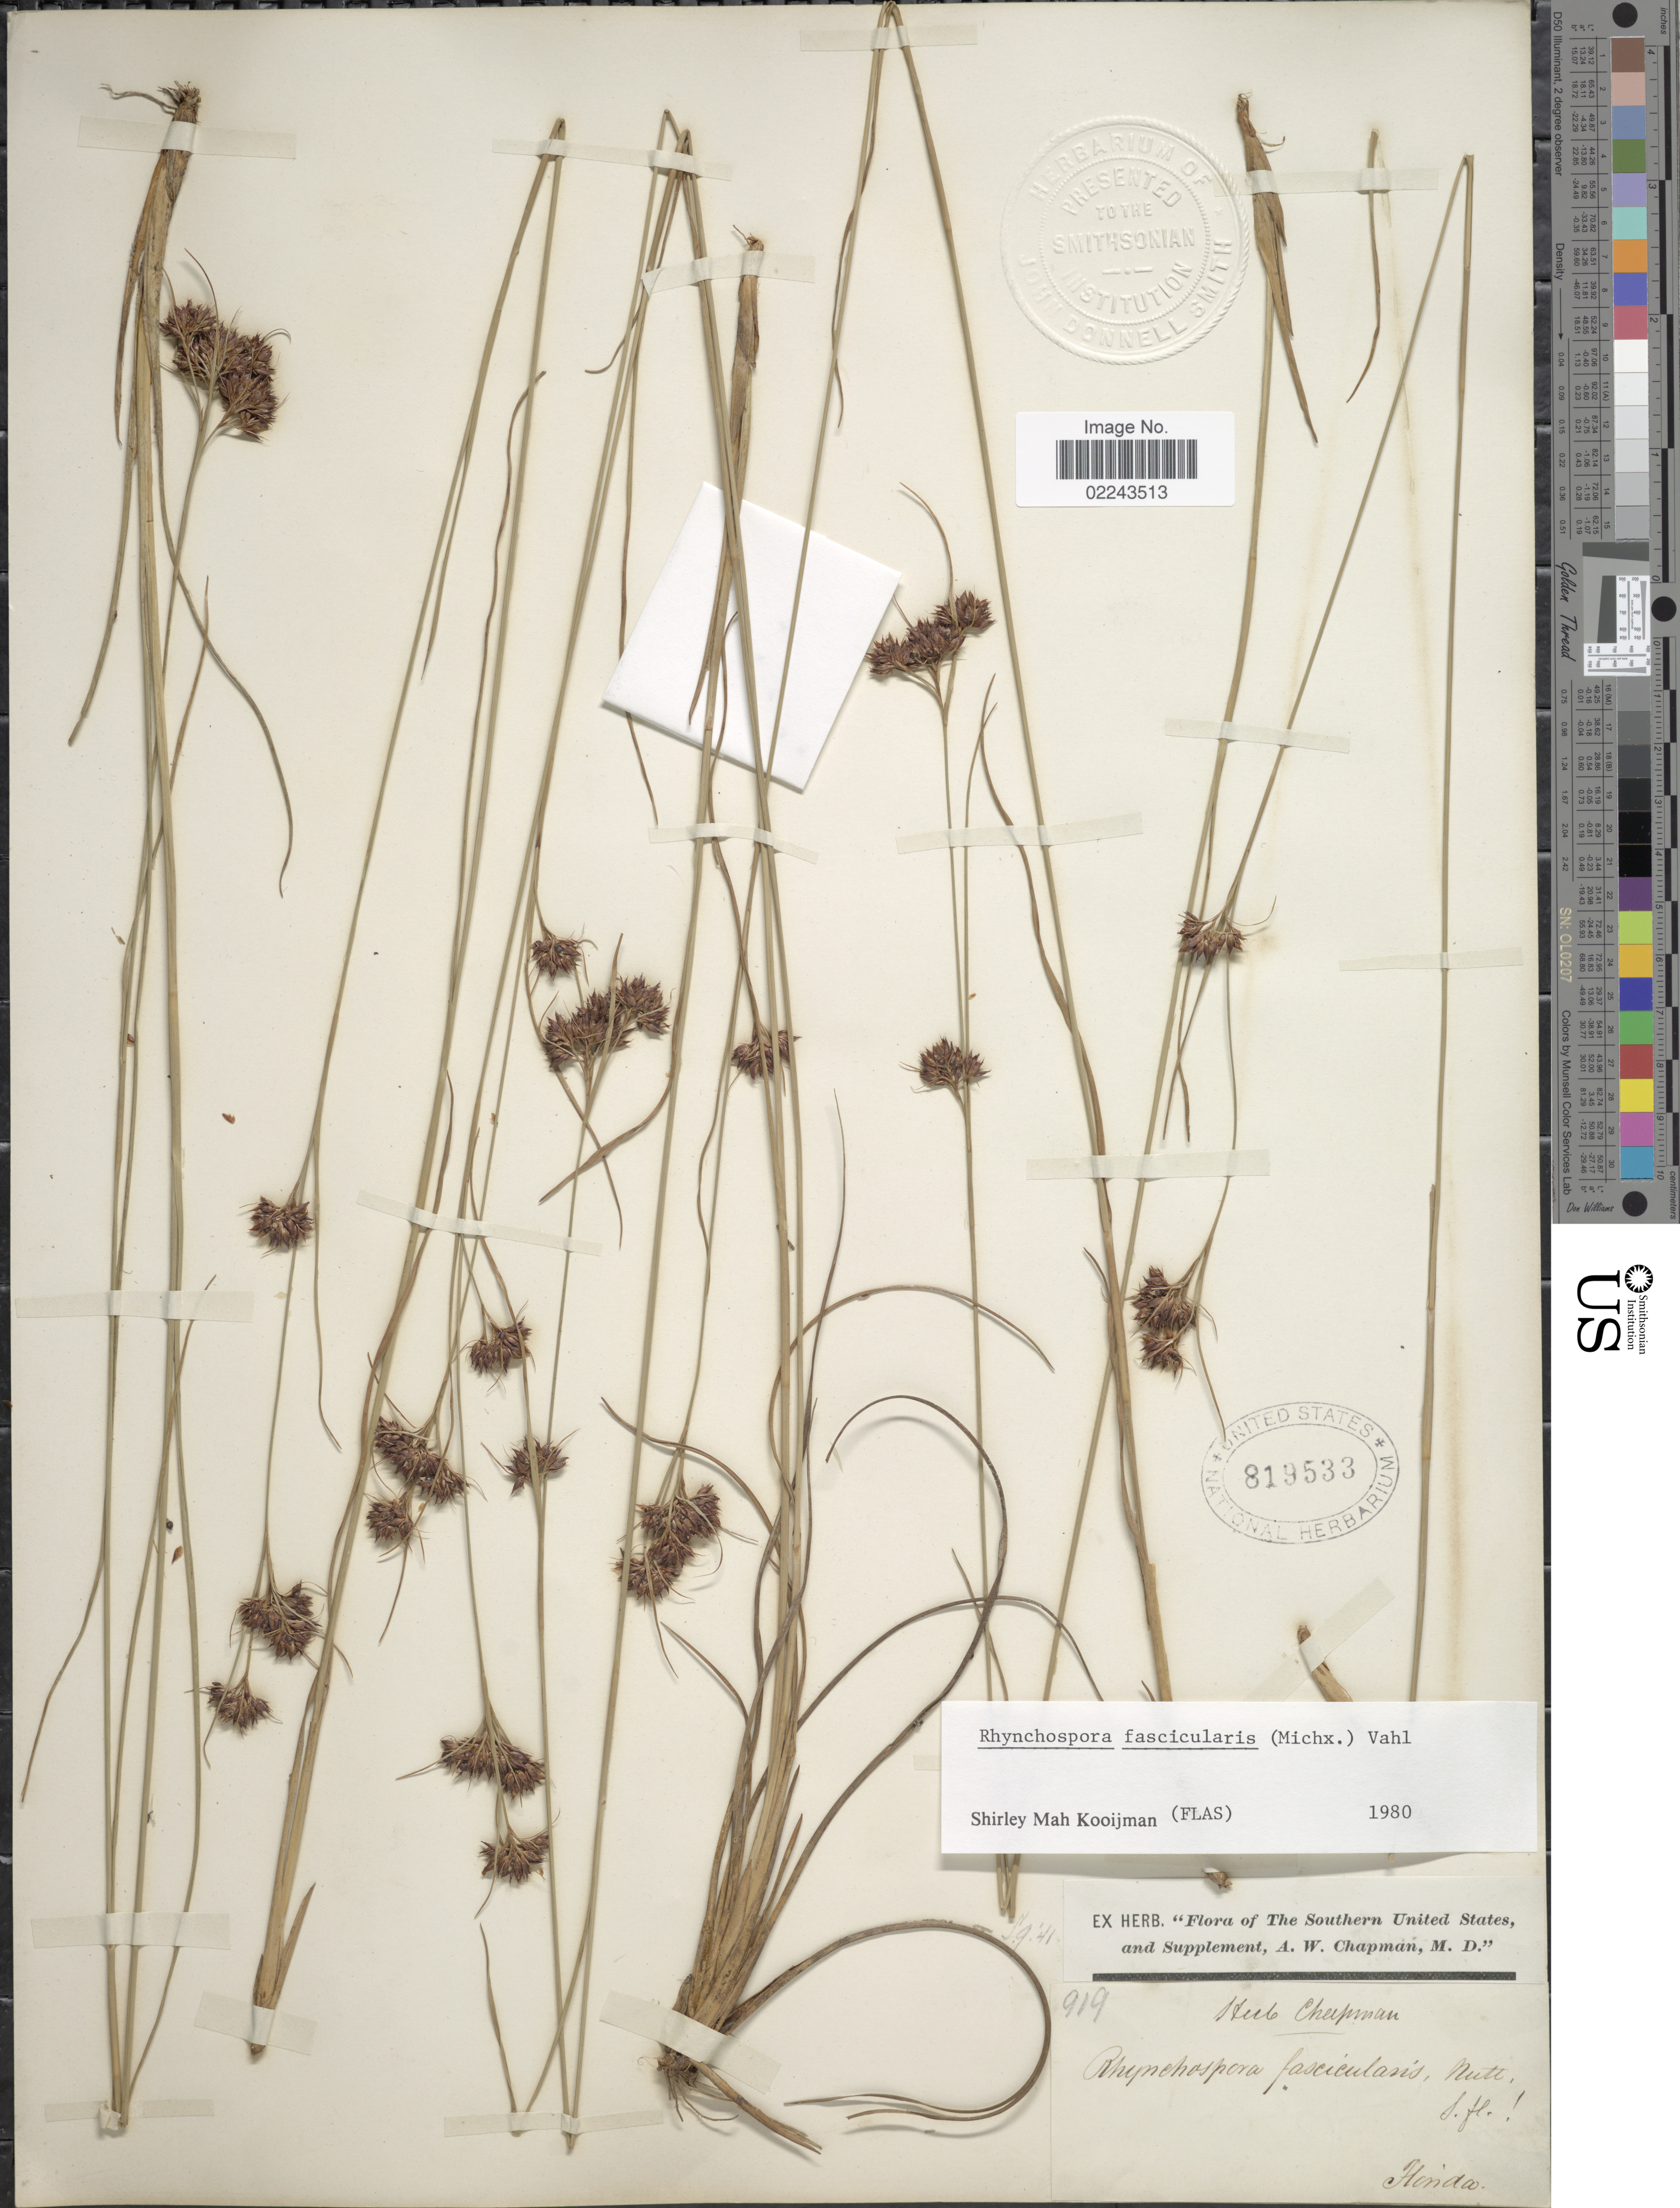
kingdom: Plantae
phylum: Tracheophyta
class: Liliopsida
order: Poales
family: Cyperaceae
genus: Rhynchospora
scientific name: Rhynchospora fascicularis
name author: (Michx.) Vahl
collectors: ex herb. A.W. Chapman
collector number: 919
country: United States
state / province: Florida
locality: Southern United States and Supplement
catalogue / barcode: US 819533